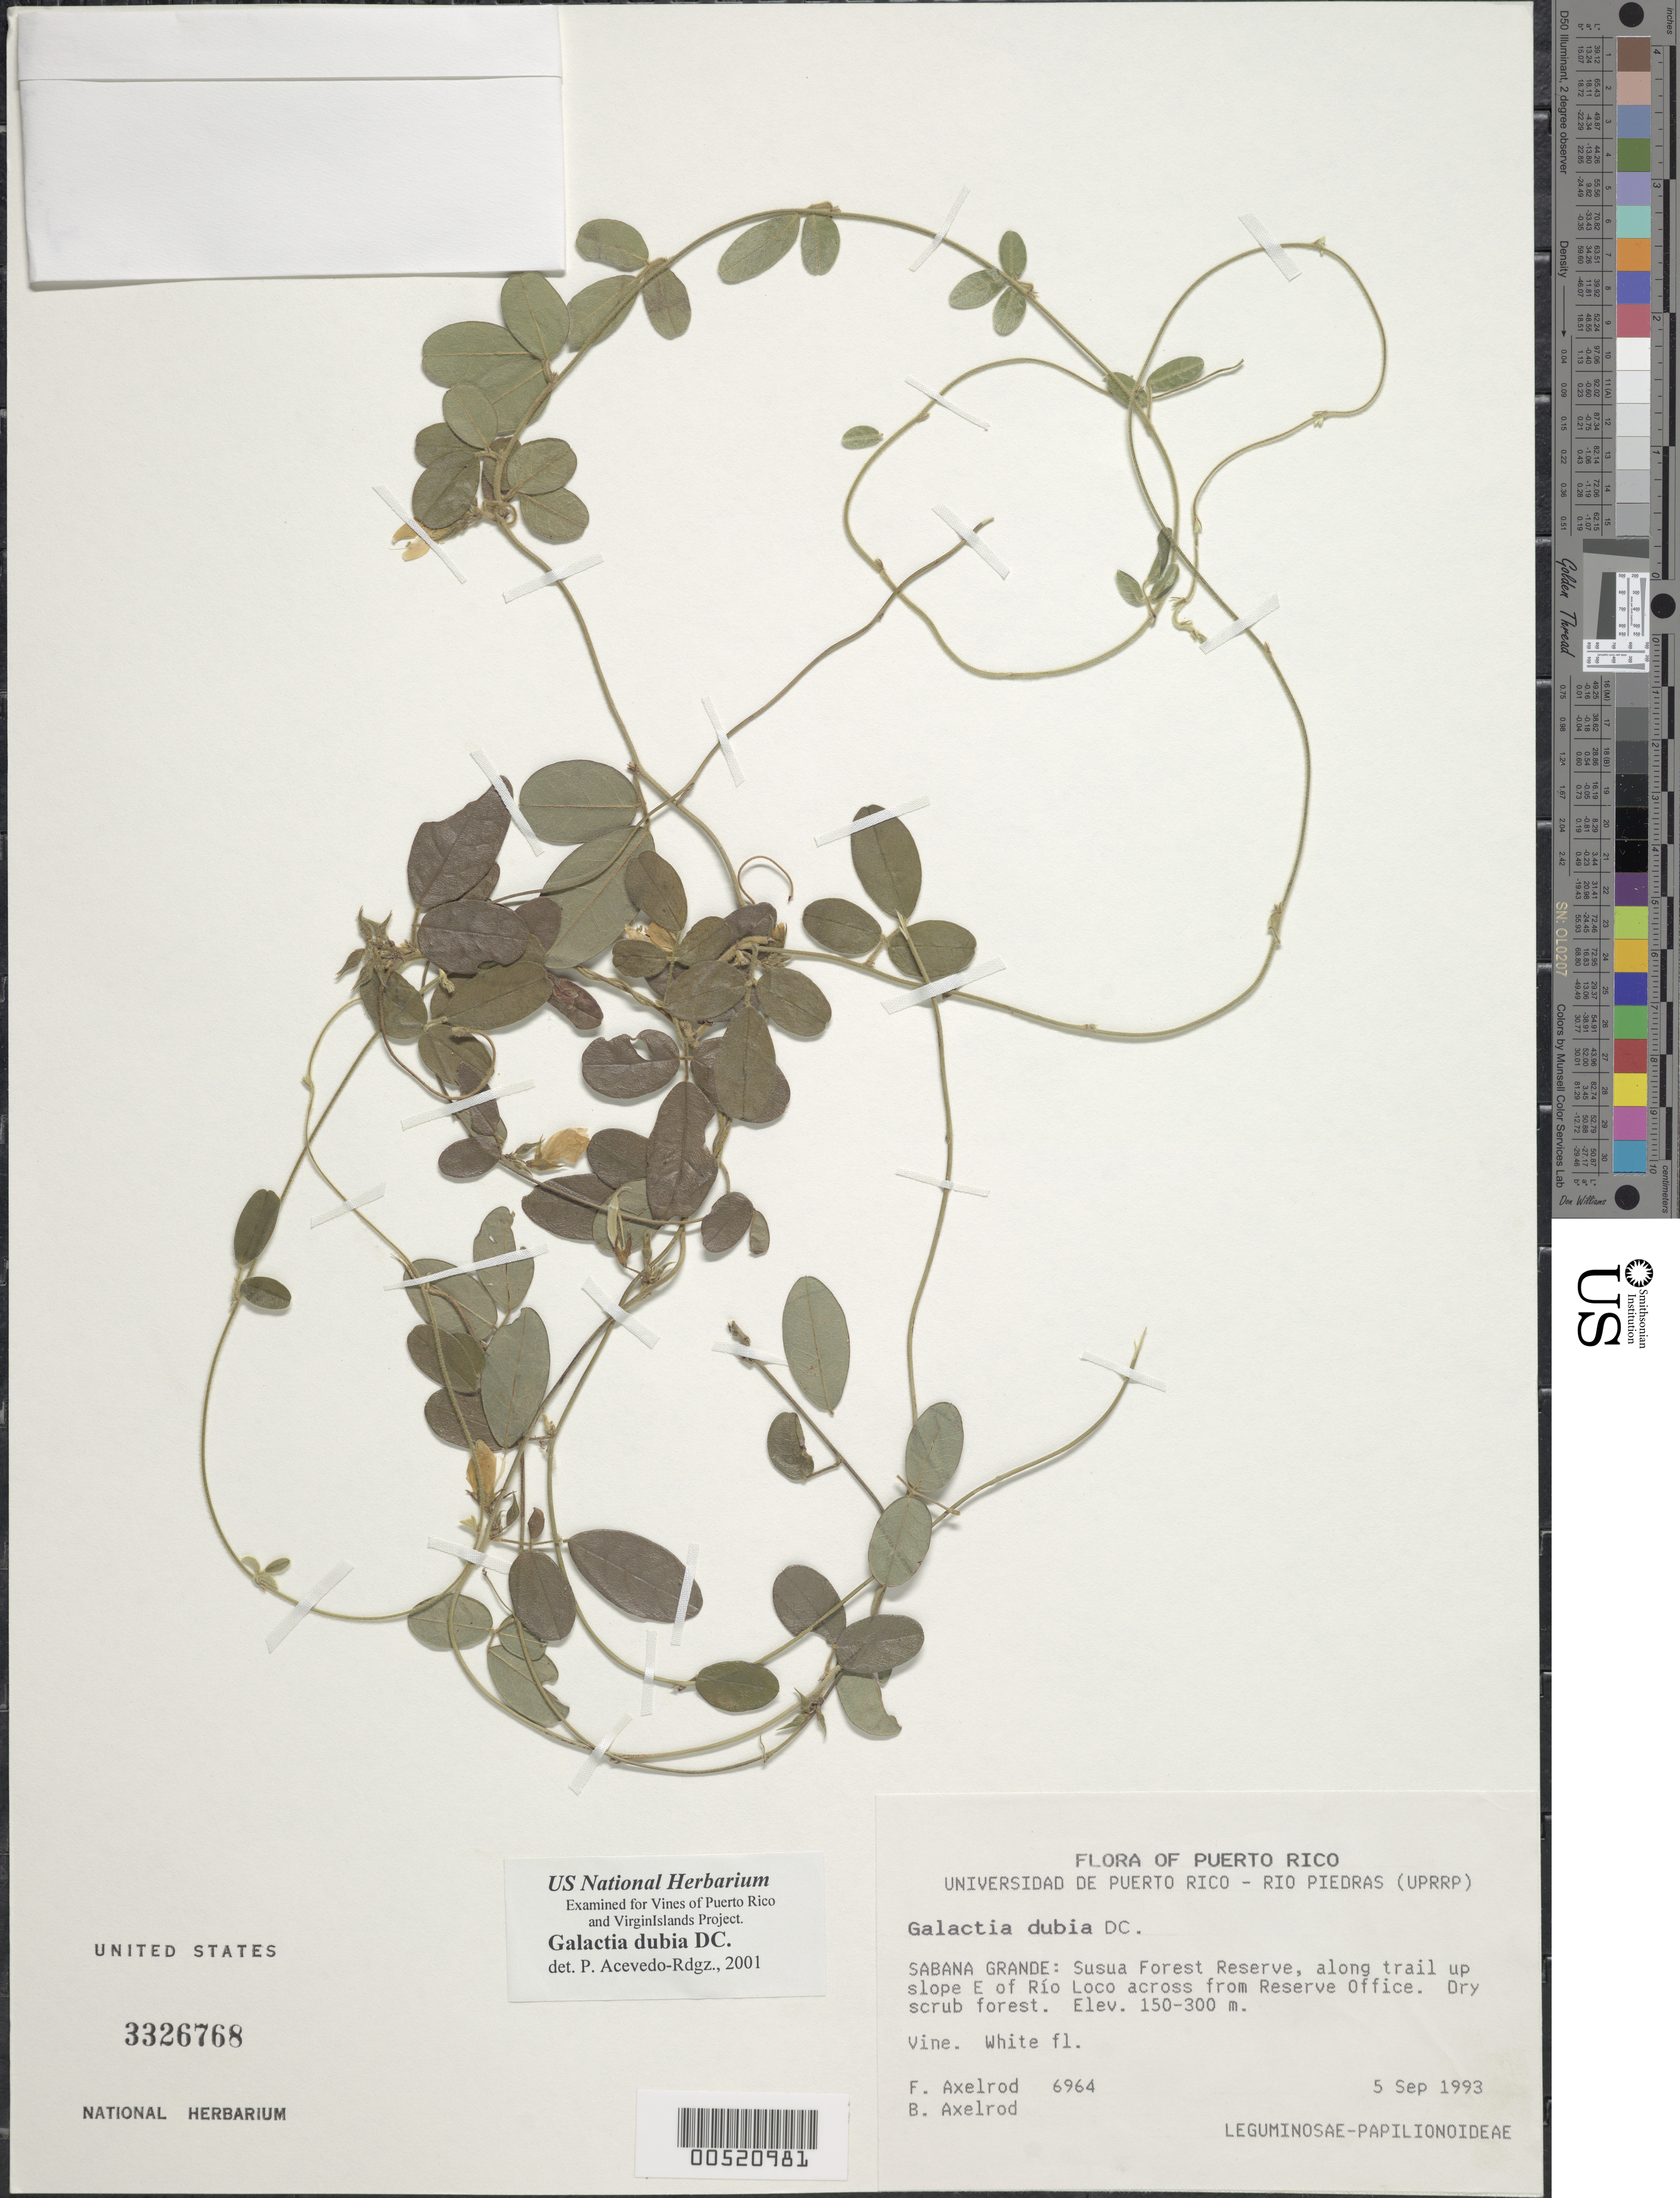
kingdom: Plantae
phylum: Tracheophyta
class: Magnoliopsida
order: Fabales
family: Fabaceae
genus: Galactia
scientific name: Galactia dubia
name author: DC.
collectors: F. S. Axelrod & B. Axelrod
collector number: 6964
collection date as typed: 05 Sep 1993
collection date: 1993-09-05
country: Puerto Rico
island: Greater Antilles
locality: Sabana Grande: Susua Forest Reserve, along trail up slope E of Río Loco across from Reserve Office.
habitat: Dry scrub forest.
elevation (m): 150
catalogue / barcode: US 3326768